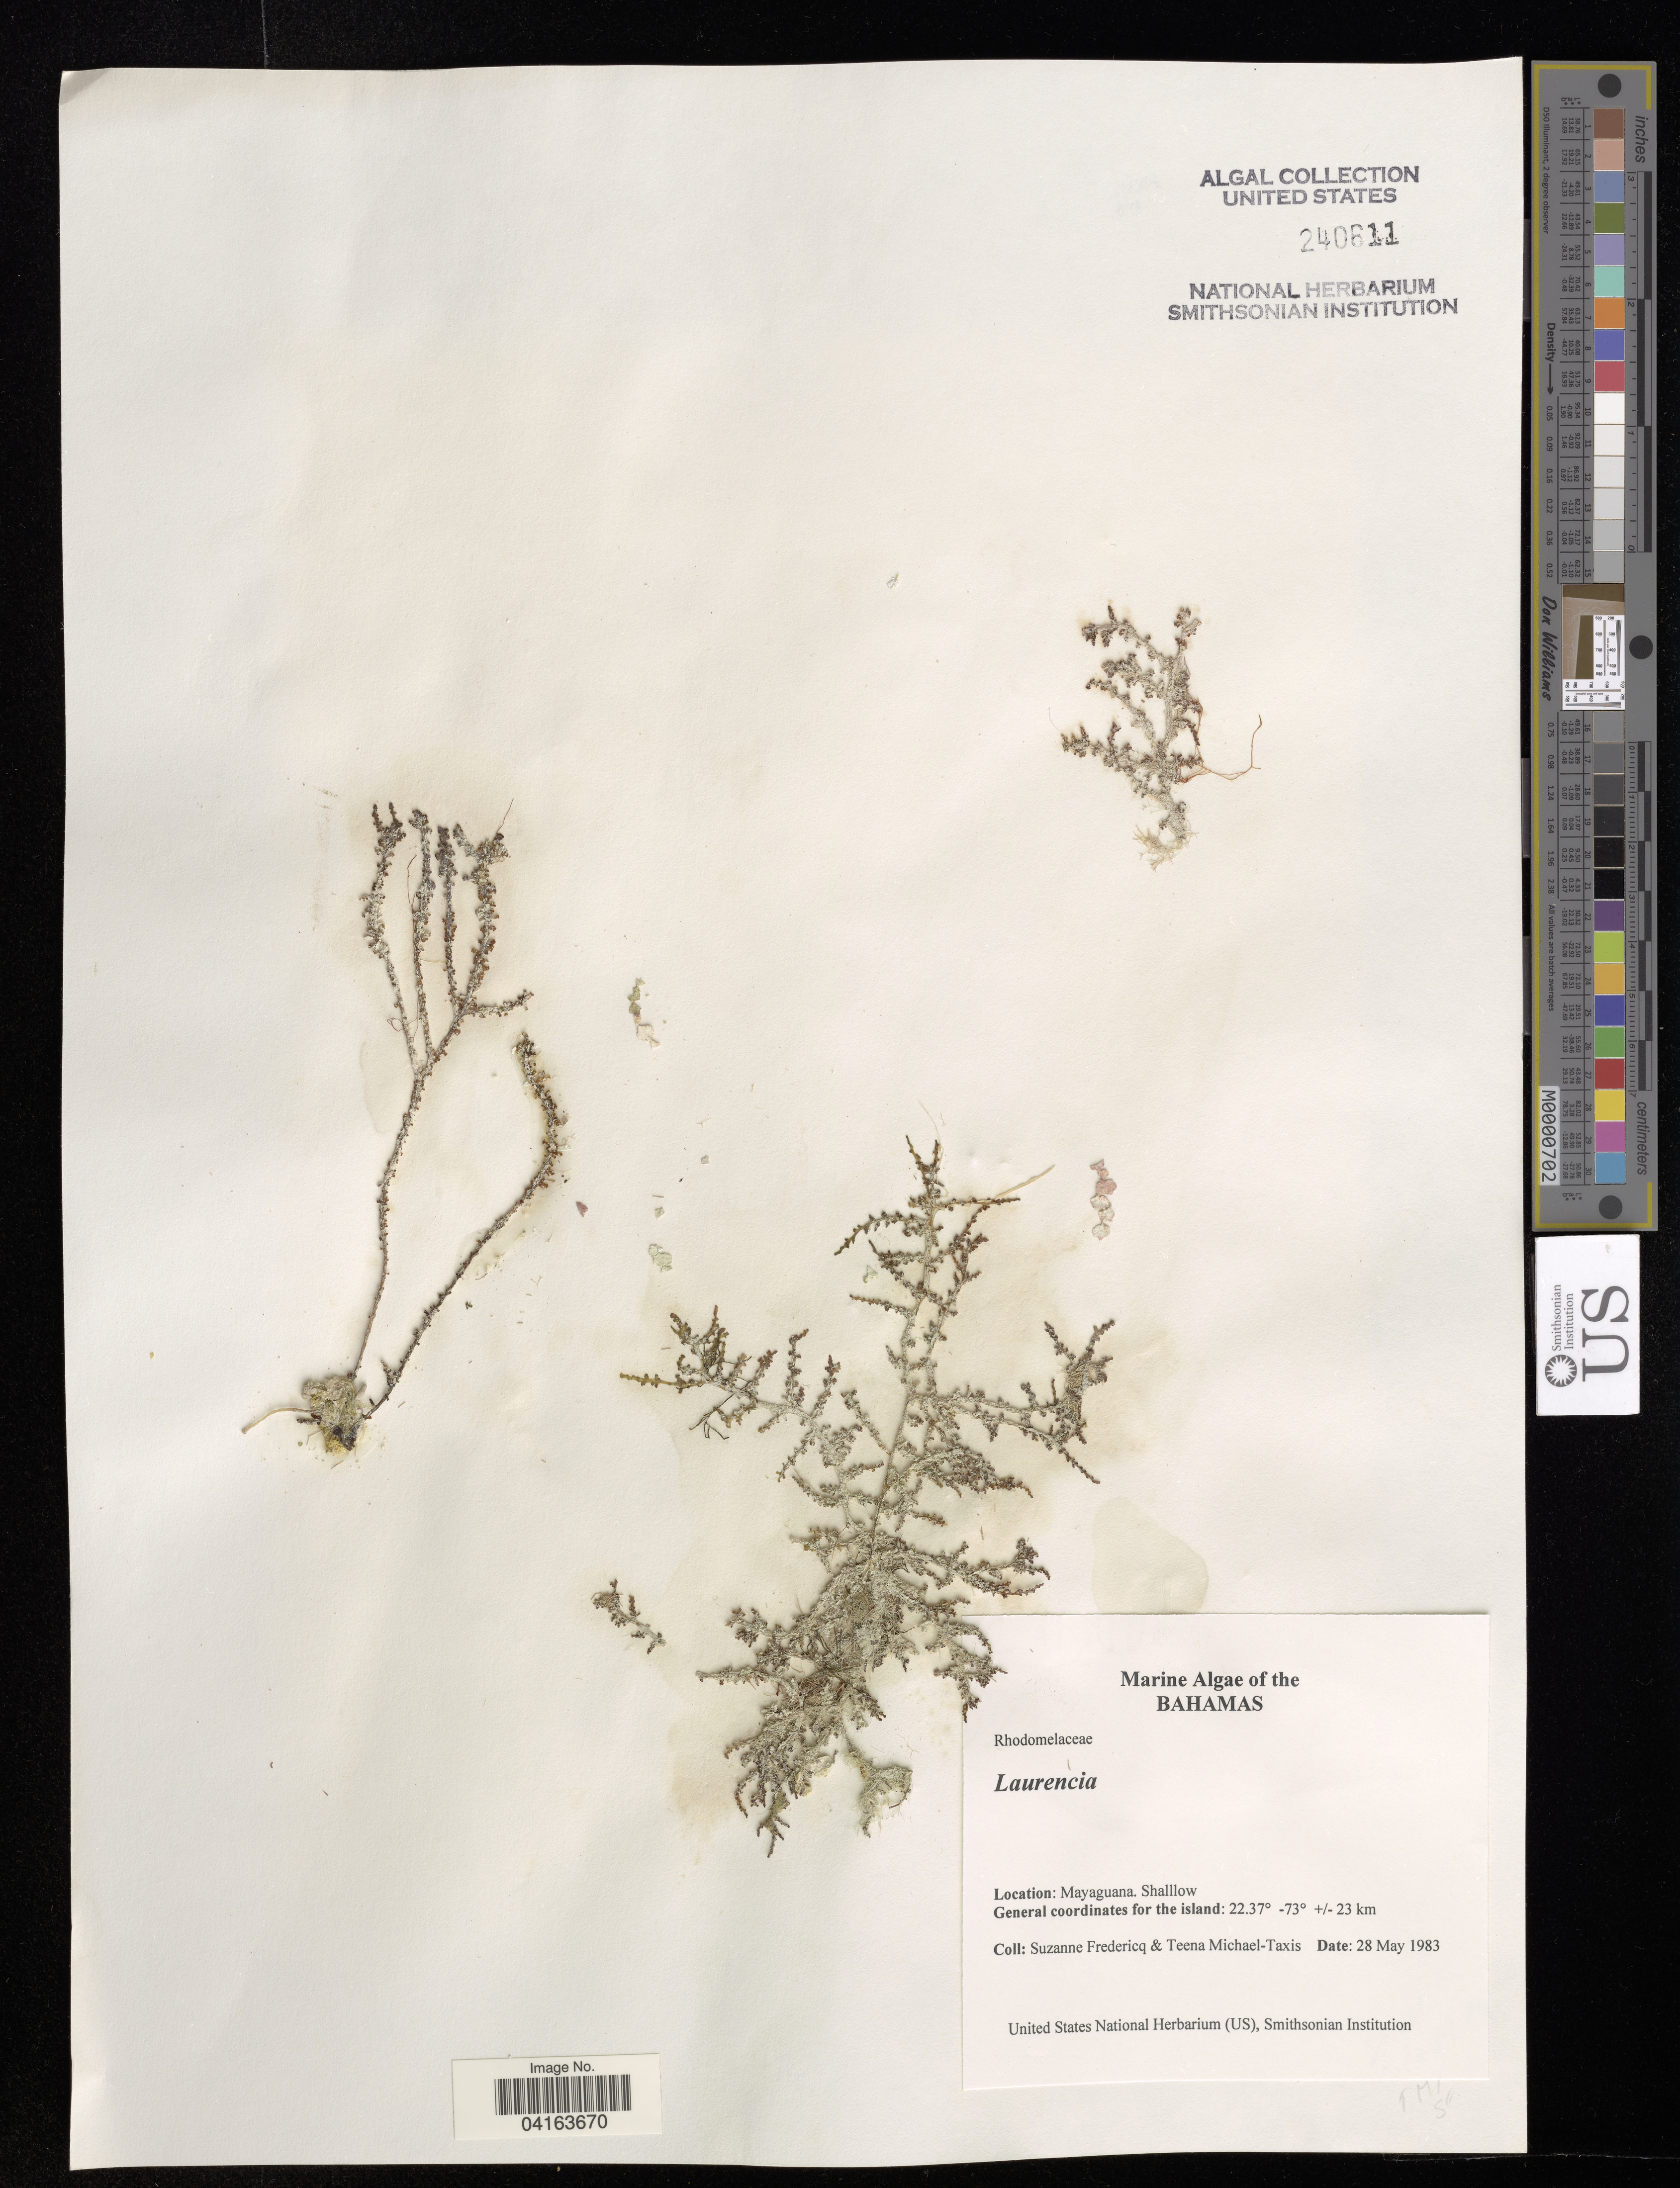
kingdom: Plantae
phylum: Rhodophyta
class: Florideophyceae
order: Ceramiales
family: Rhodomelaceae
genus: Laurencia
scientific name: Laurencia sp.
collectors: S. Fredericq & T. Michael-Taxis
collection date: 1983-05-28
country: Bahamas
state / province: Mayaguana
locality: +/- 23 km.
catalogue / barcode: US 240611